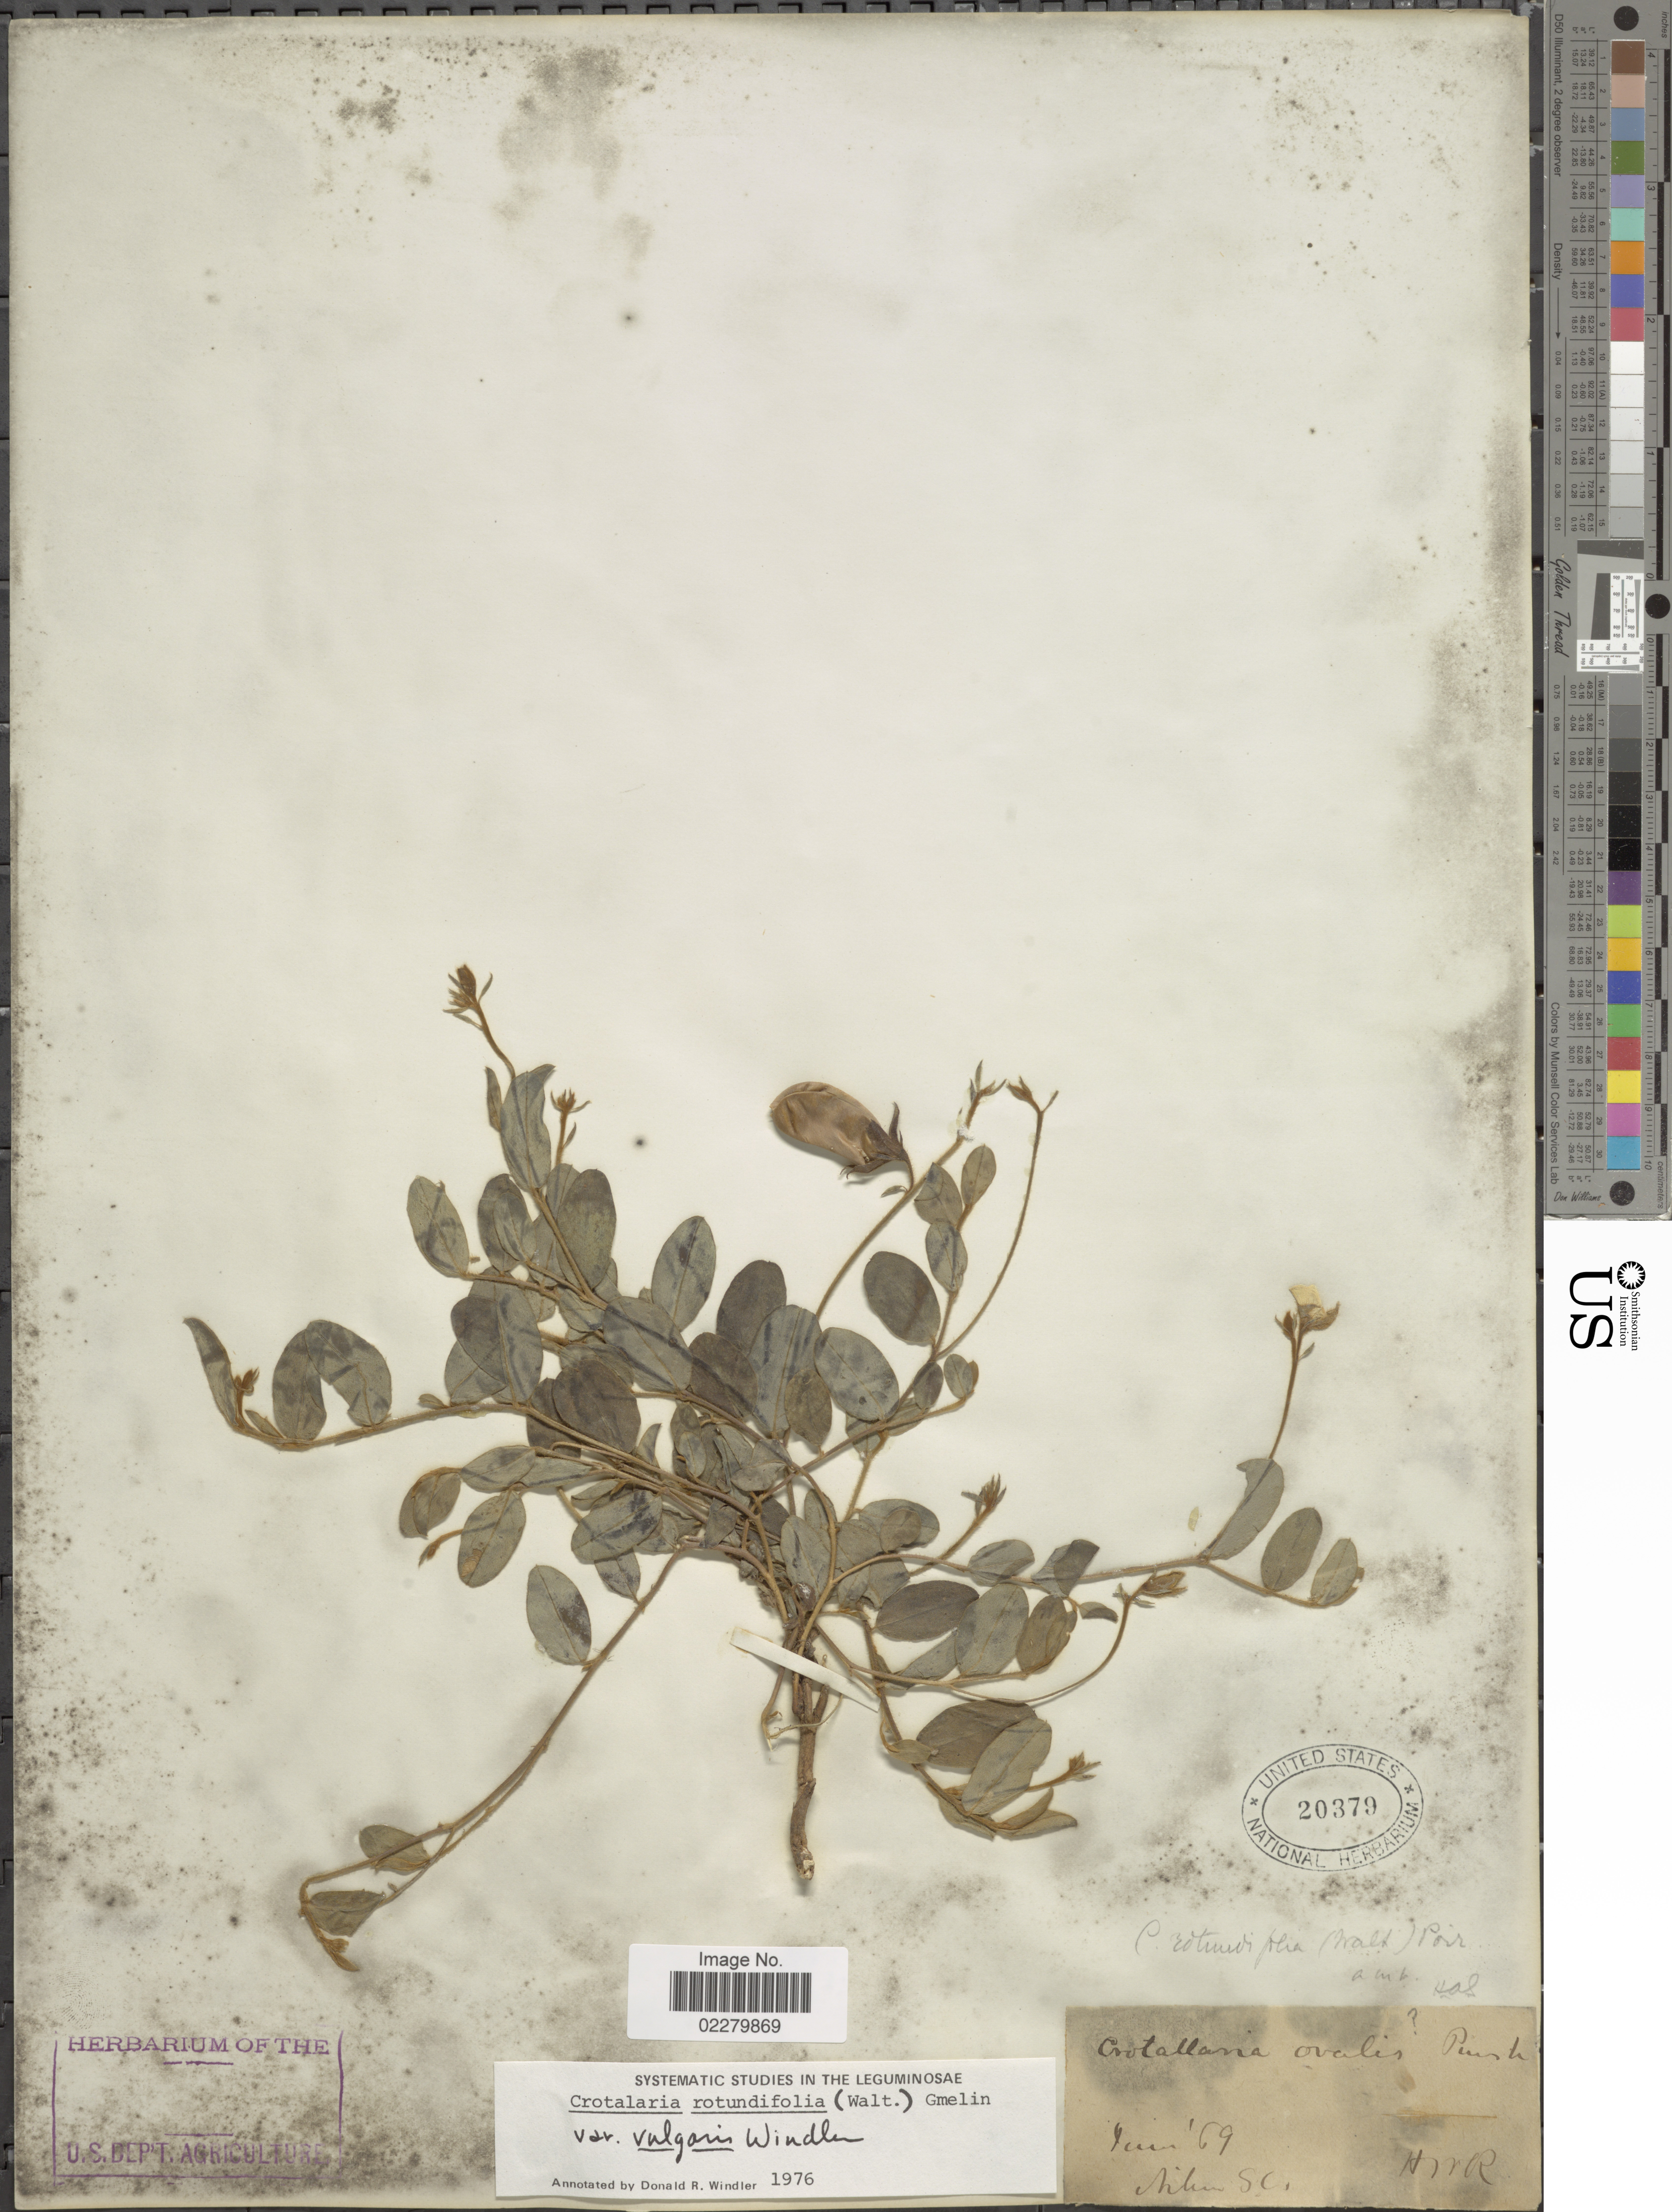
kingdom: Plantae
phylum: Tracheophyta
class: Magnoliopsida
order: Fabales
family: Fabaceae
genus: Crotalaria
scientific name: Crotalaria rotundifolia var. vulgaris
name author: Windler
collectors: H. W. R.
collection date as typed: Transcribed d/m/y: /6/69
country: United States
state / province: South Carolina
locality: Aiken.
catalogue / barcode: US 20379